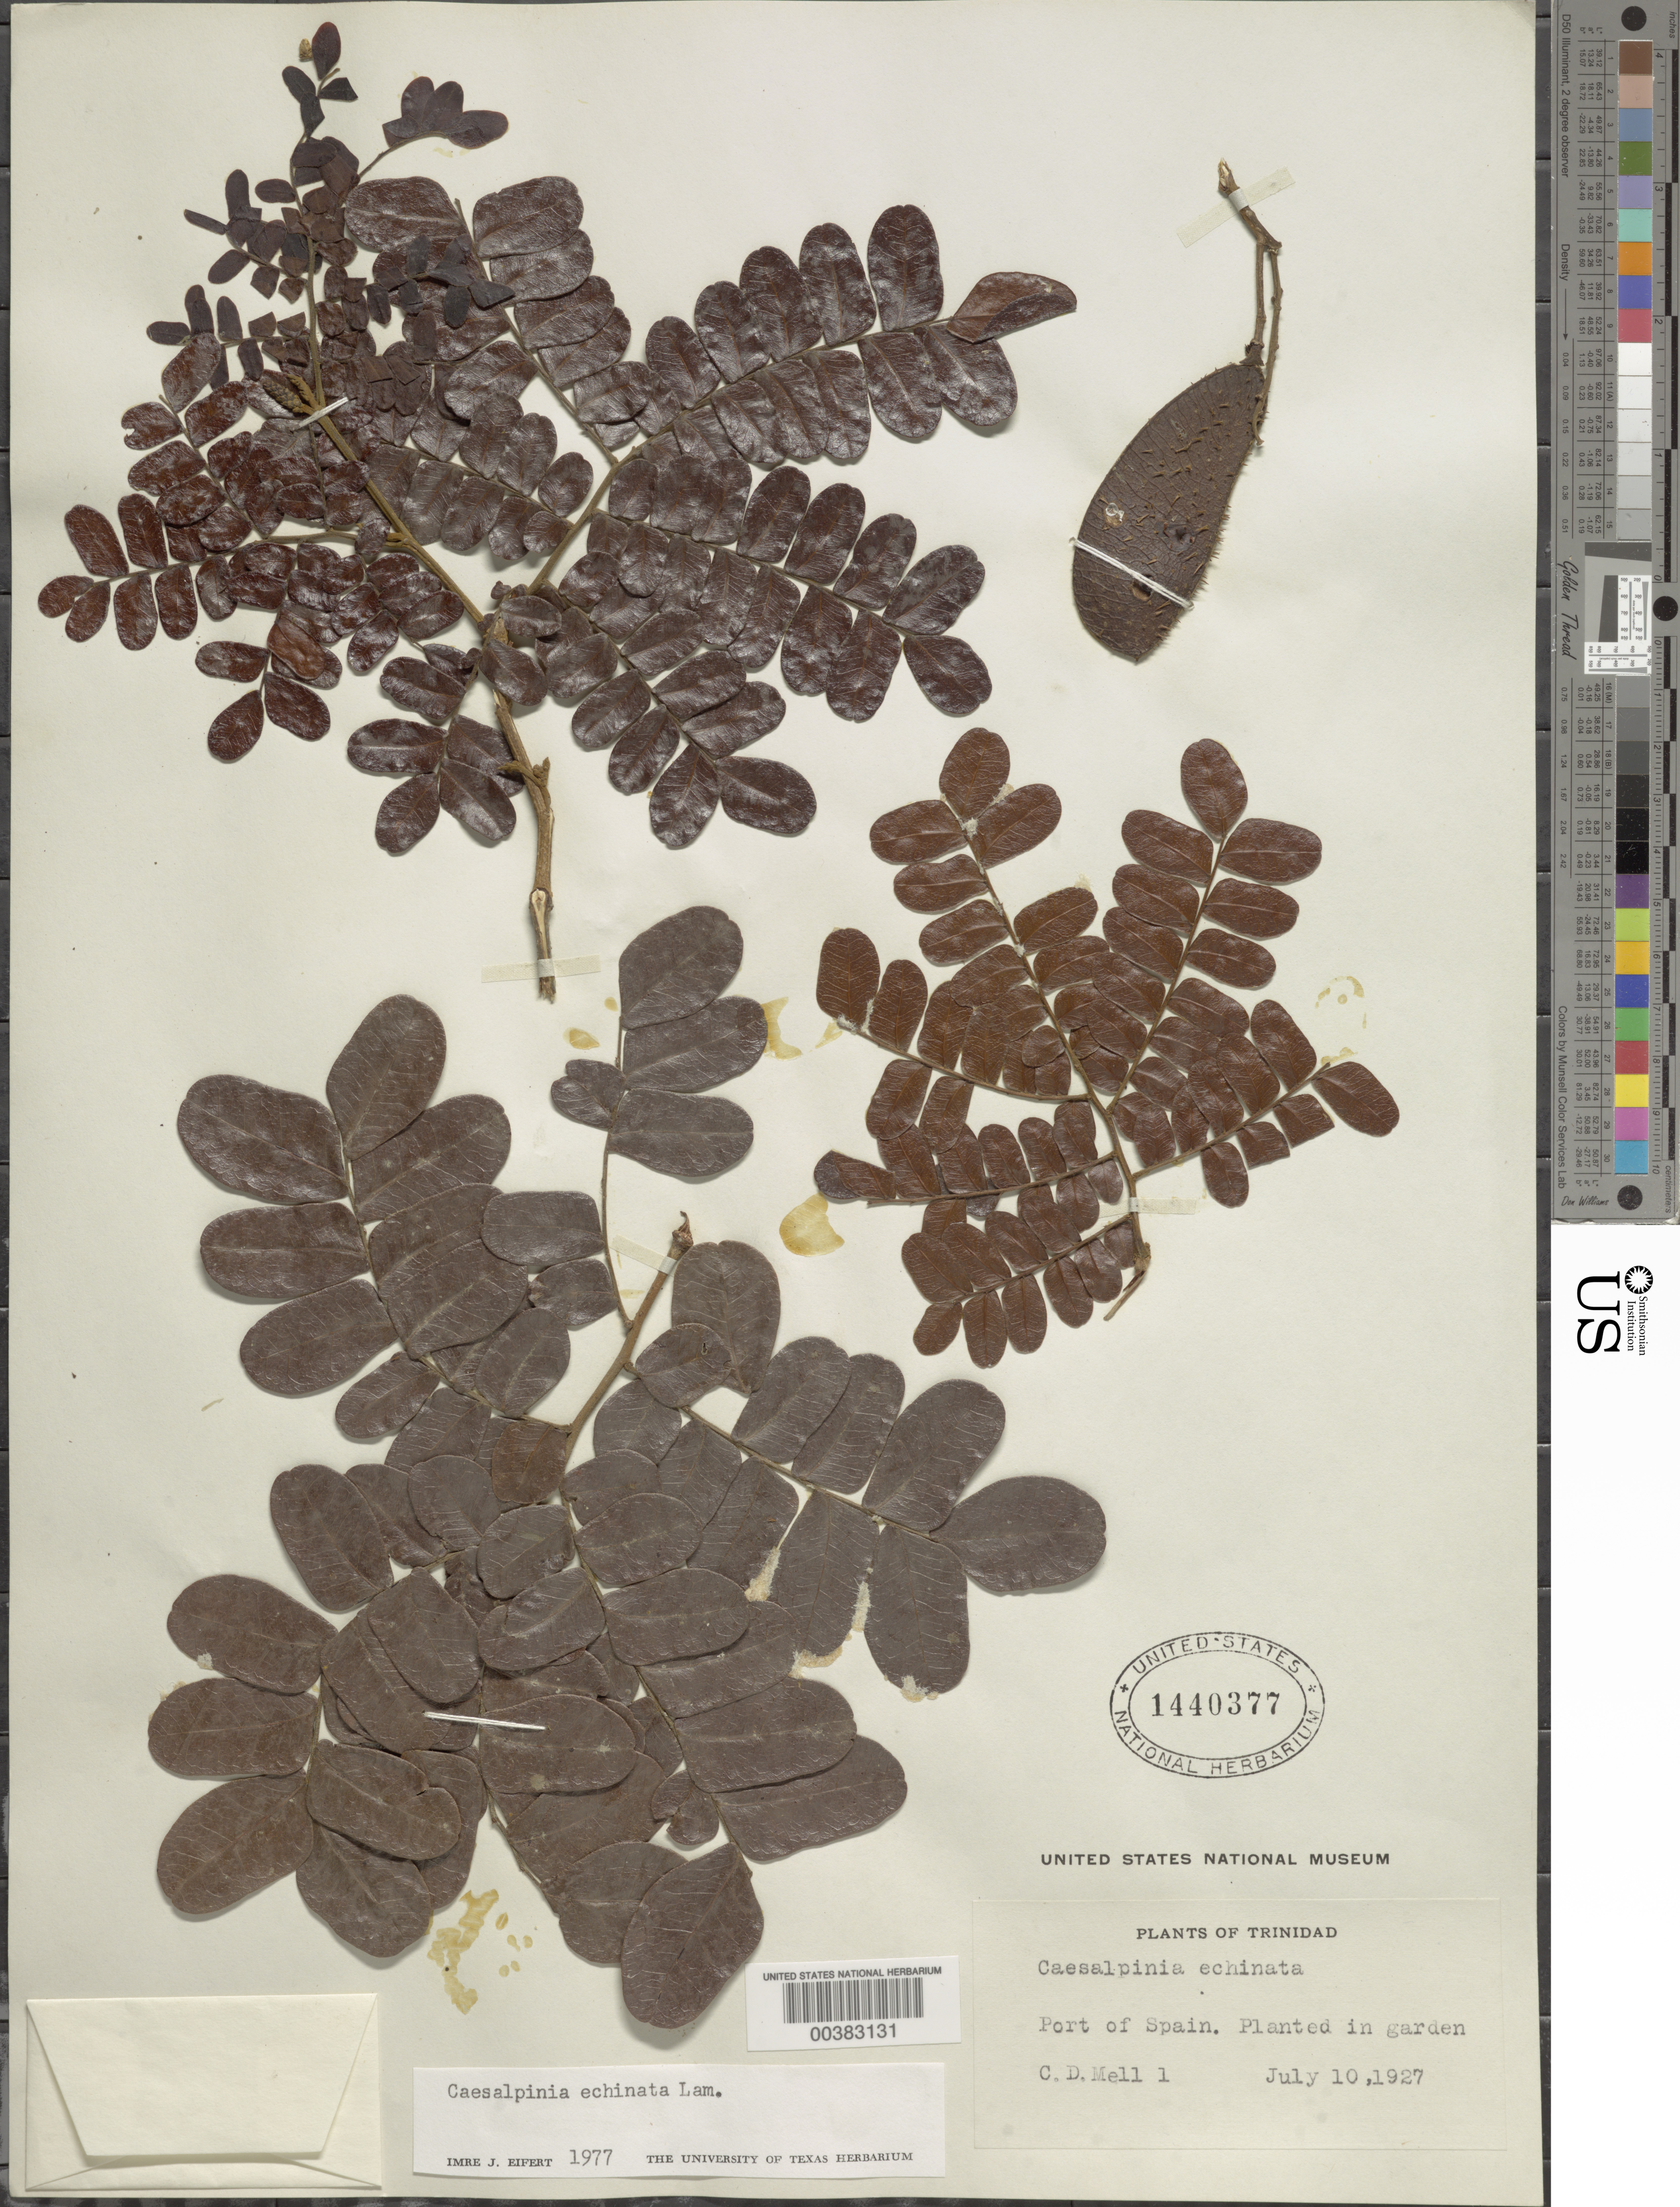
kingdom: Plantae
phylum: Tracheophyta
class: Magnoliopsida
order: Fabales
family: Fabaceae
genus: Paubrasilia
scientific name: Paubrasilia echinata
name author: (Lam.) Gagnon et al.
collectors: C. D. Mell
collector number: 1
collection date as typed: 10 Jul 1927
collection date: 1927-07-10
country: Trinidad and Tobago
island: Trinidad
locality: Port of spain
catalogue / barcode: US 1440377